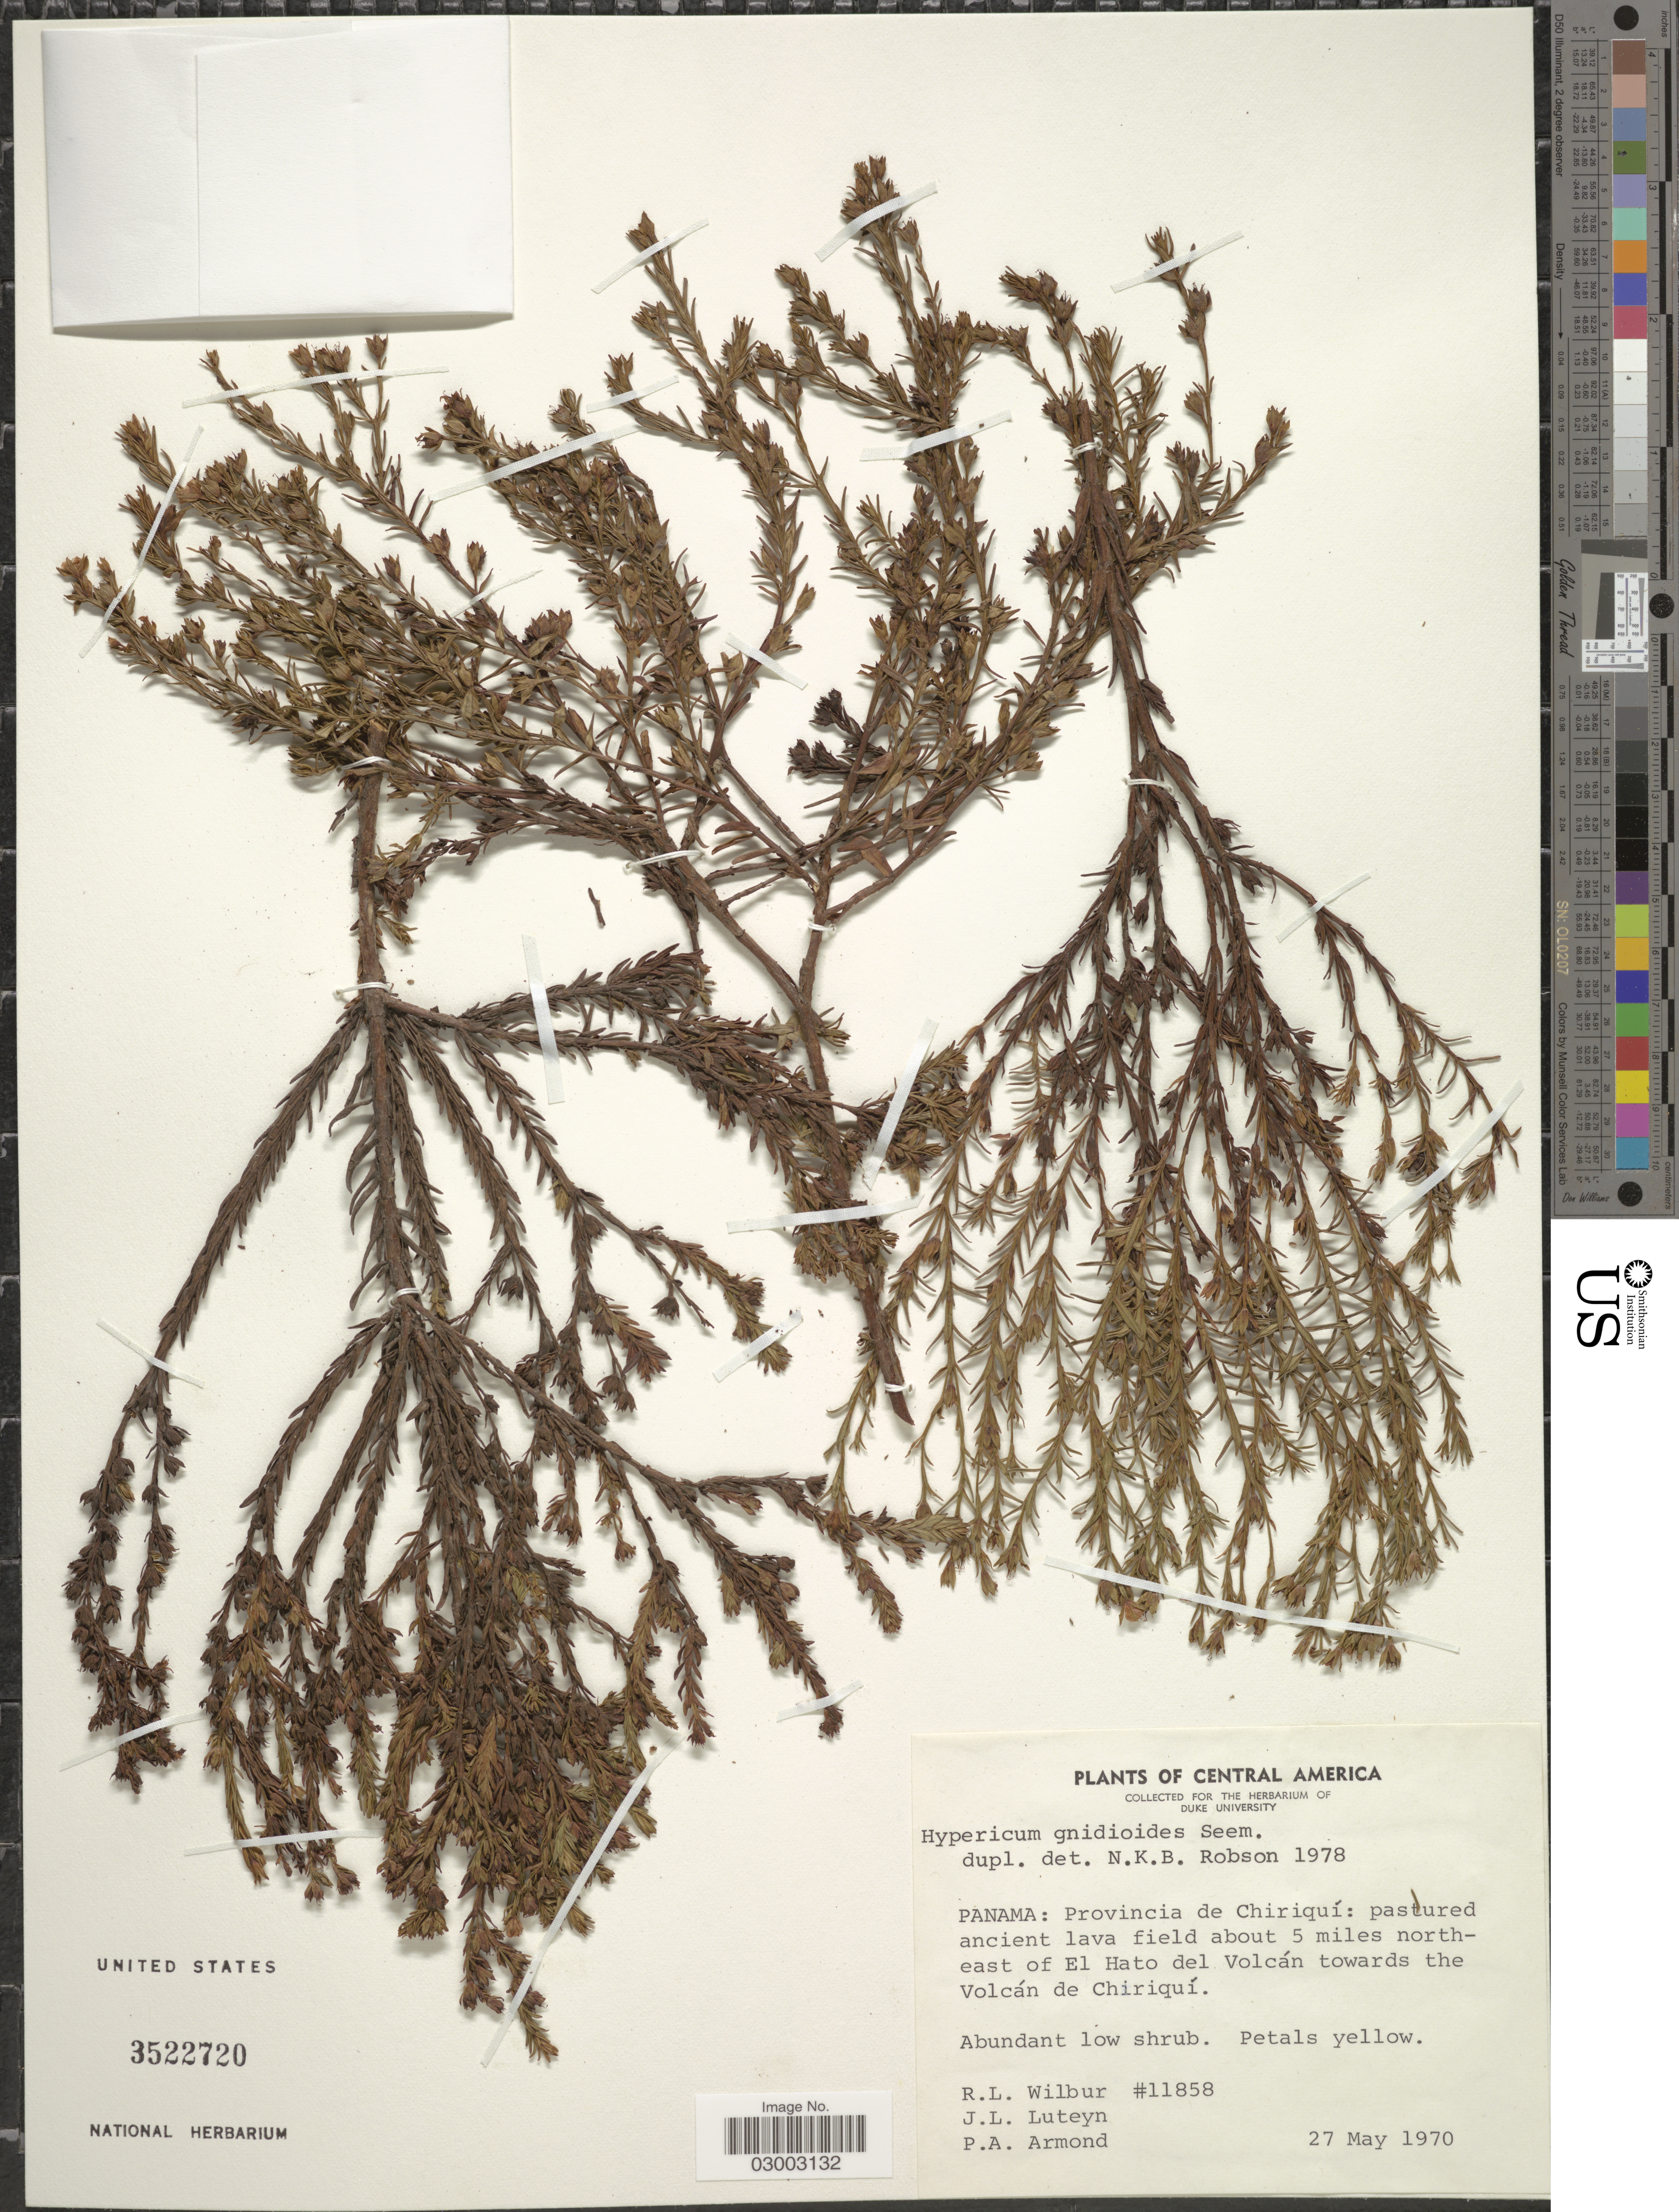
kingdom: Plantae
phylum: Tracheophyta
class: Magnoliopsida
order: Malpighiales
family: Hypericaceae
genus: Hypericum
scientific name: Hypericum gnidioides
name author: Seem.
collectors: R. L. Wilbur, J. Luteyn & P. Armond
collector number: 11858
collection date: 1970-05-27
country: Panama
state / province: Chiriqui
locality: Pastured ancient lava field about 5 miles northeast of El Hato del Volcán towards the Volcán de Chiriquí.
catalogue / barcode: US 3522720